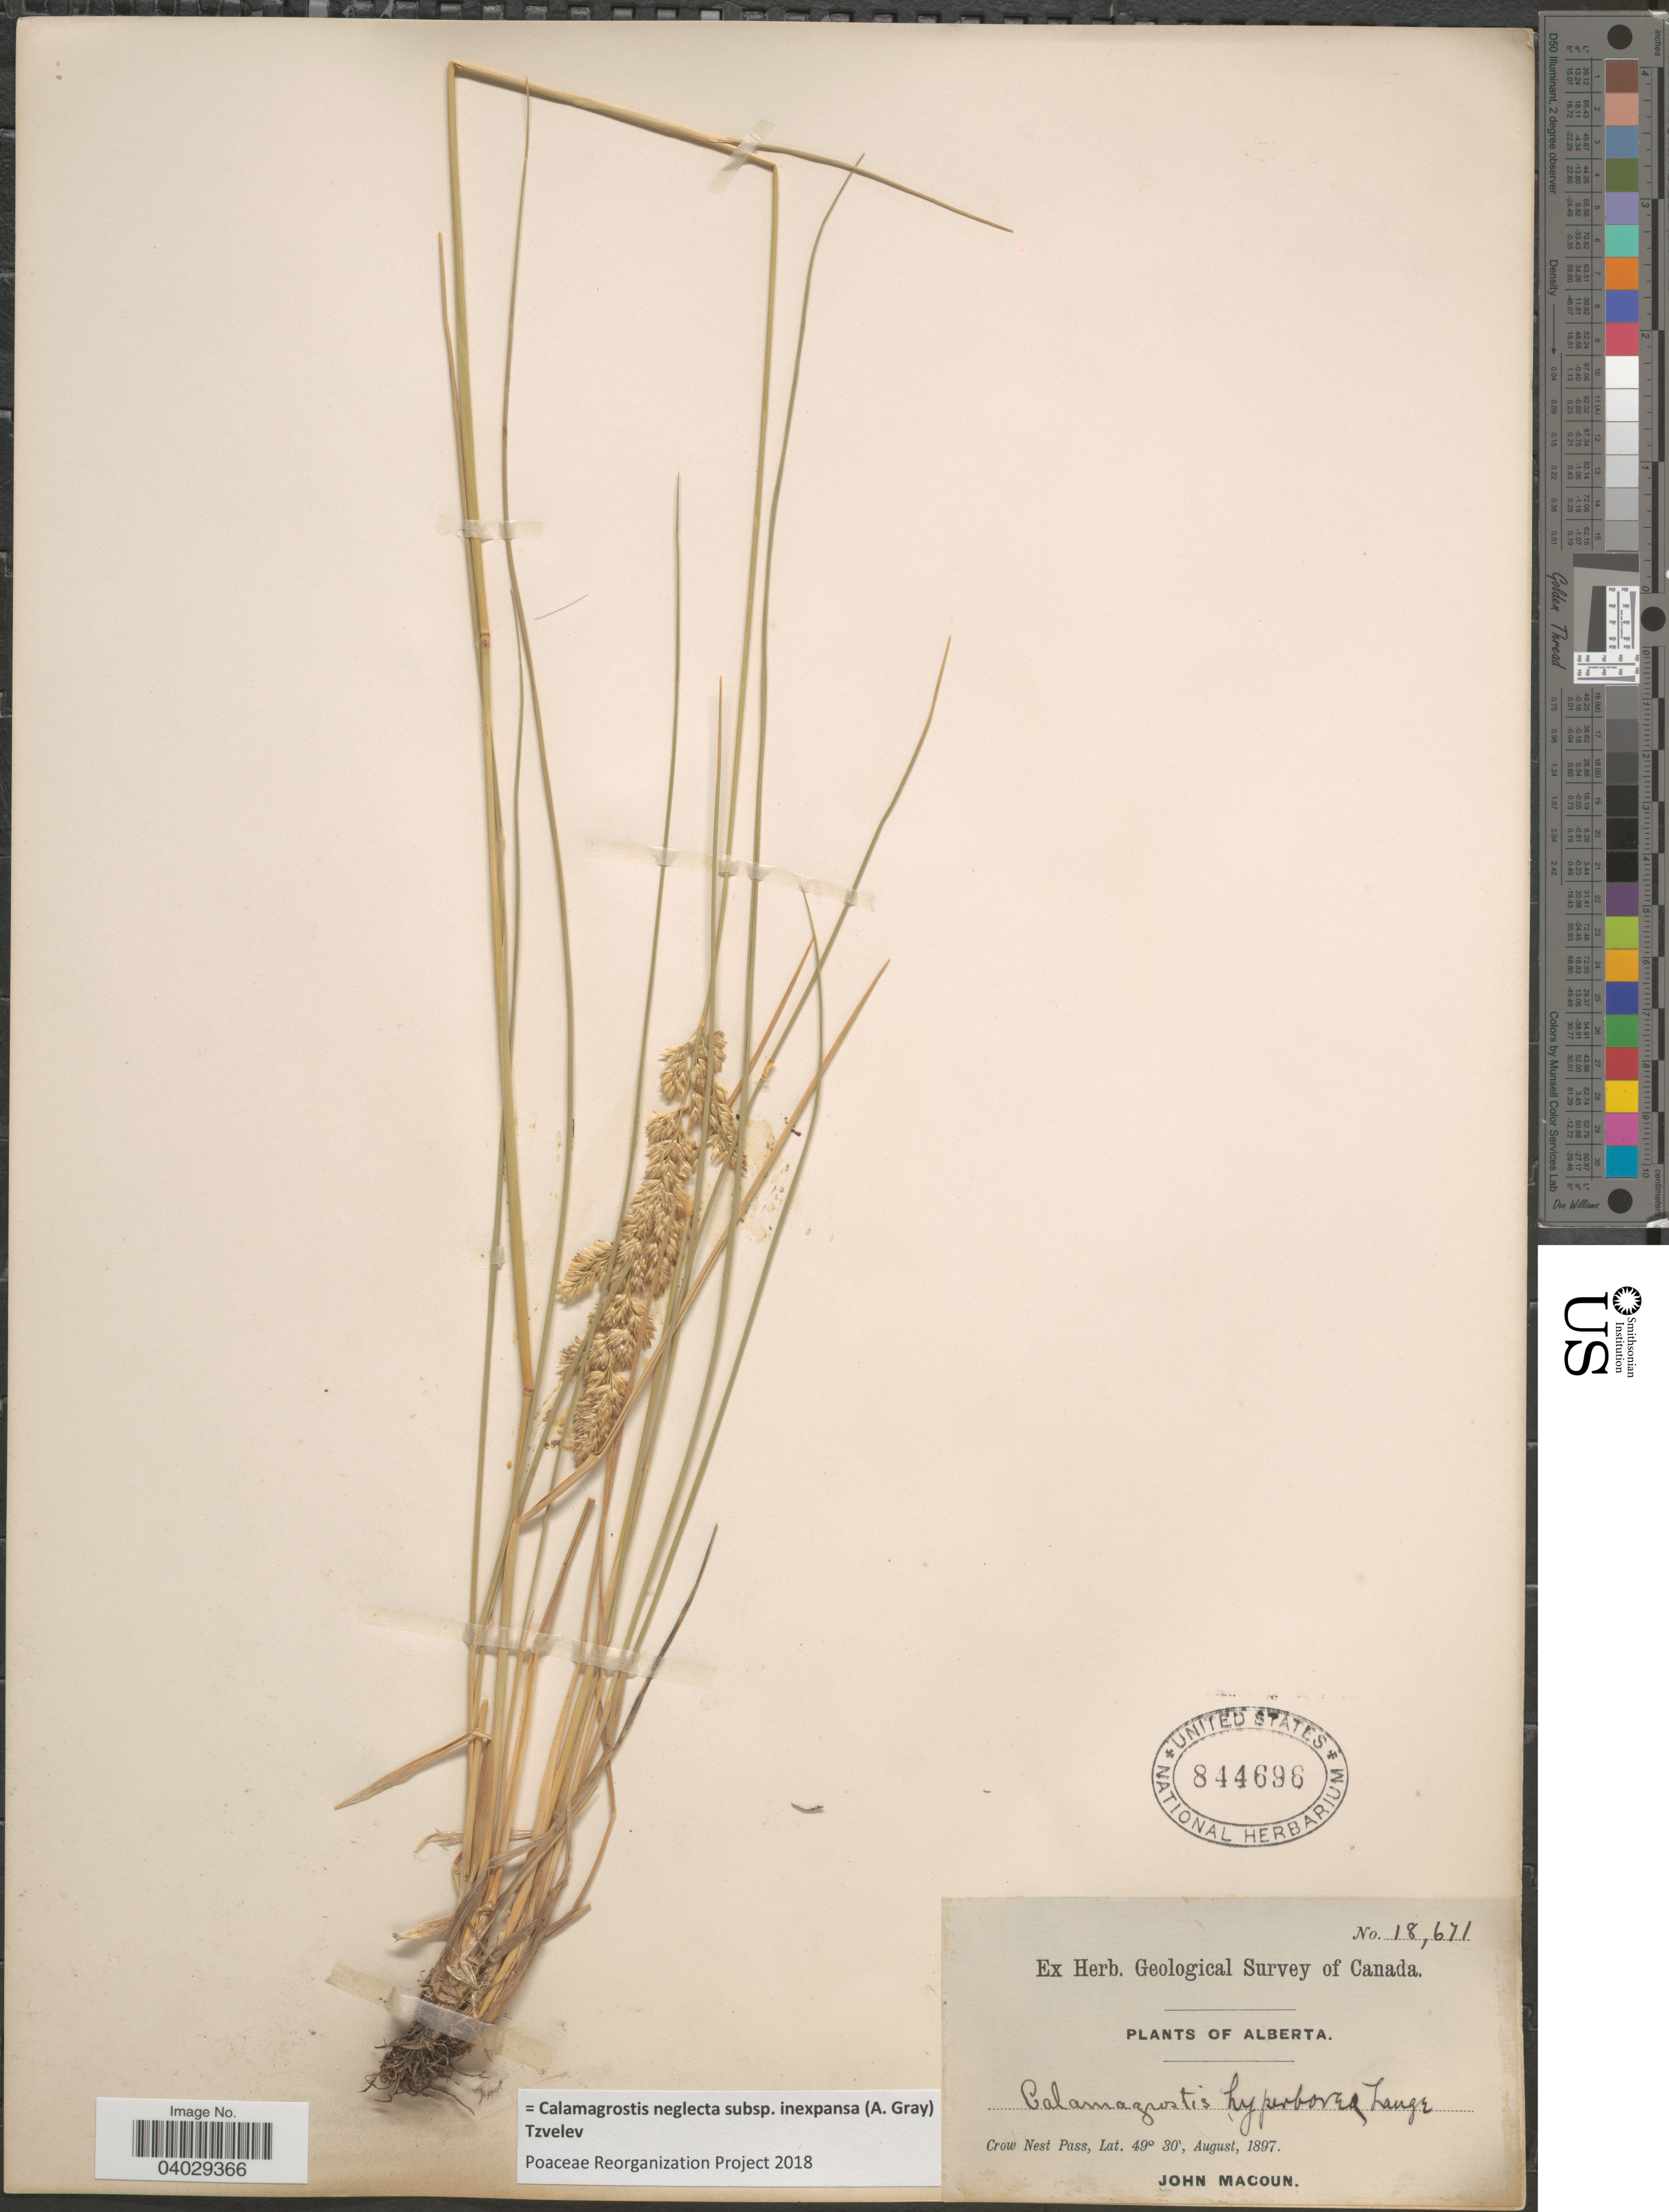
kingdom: Plantae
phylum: Tracheophyta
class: Liliopsida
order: Poales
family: Poaceae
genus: Calamagrostis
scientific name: Calamagrostis neglecta subsp. inexpansa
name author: (A. Gray) Tzvelev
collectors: J. Macoun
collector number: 18671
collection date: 1897-08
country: Canada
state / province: Alberta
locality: Crow Nest Pass.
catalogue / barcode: US 844696